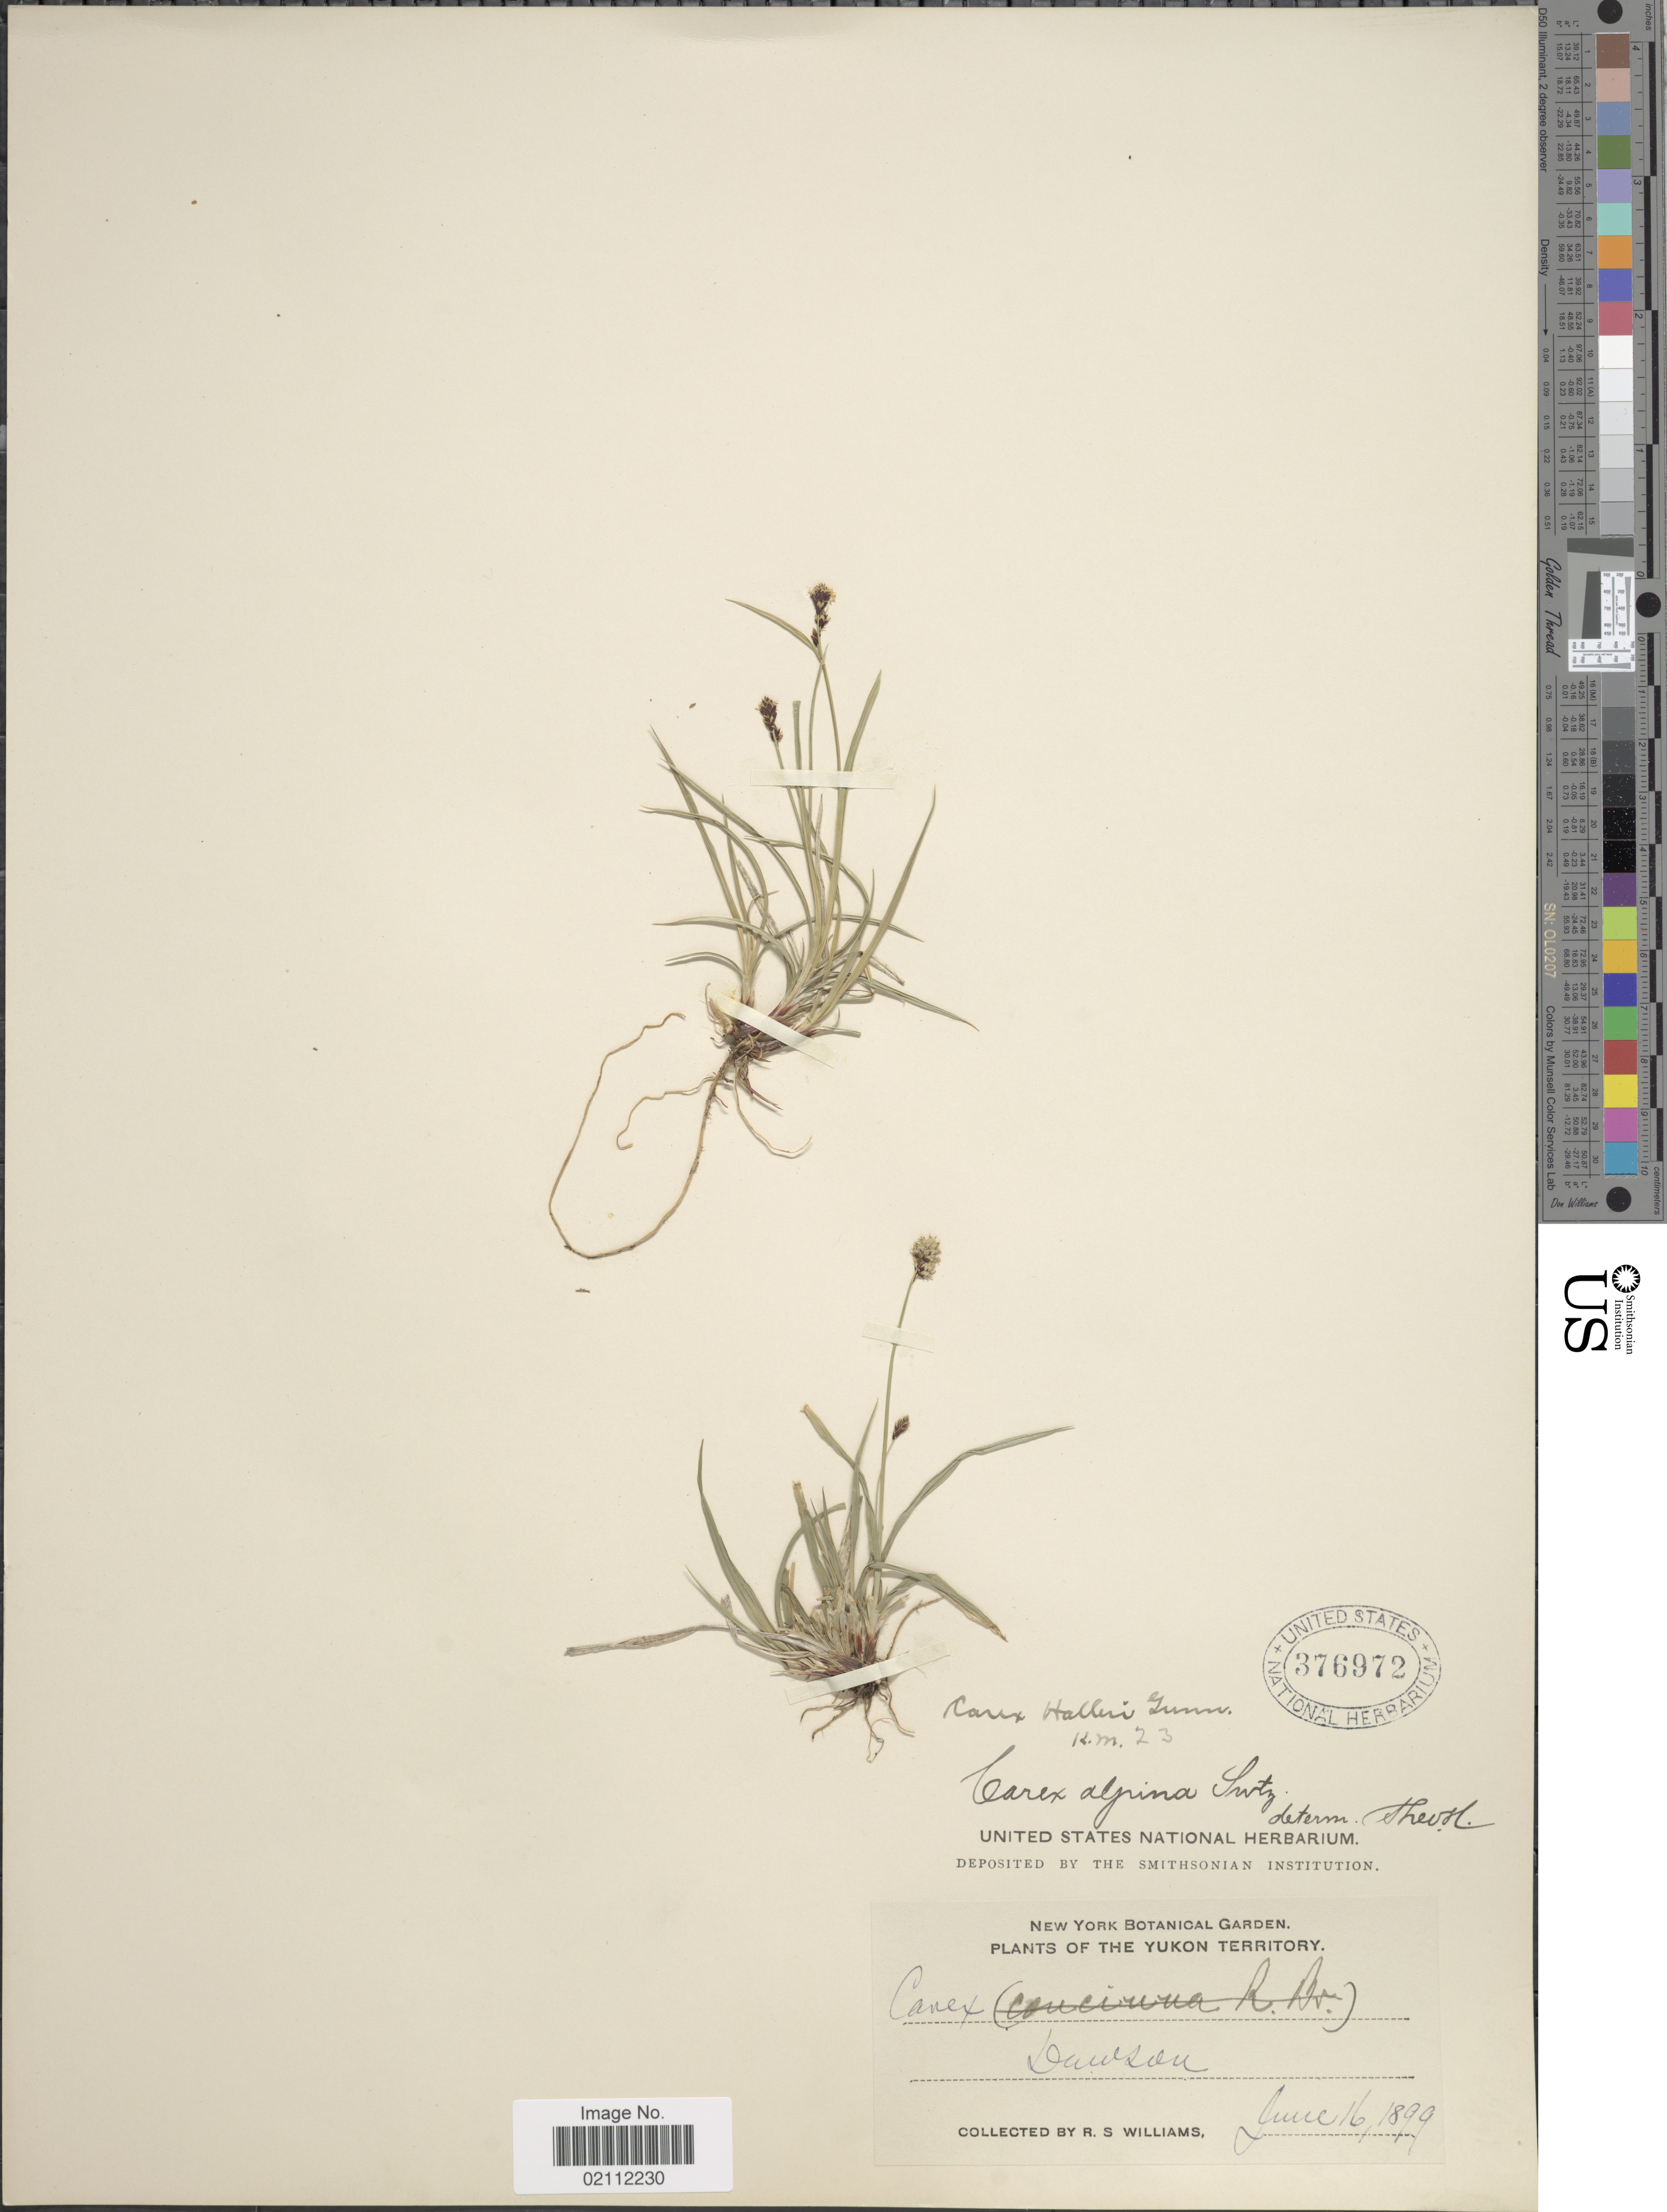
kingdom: Plantae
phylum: Tracheophyta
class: Liliopsida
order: Poales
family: Cyperaceae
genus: Carex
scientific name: Carex media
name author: R. Br.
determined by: Strong, Mark T., (BOT), Smithsonian Institution - National Museum of Natural History (UNITED STATES)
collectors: R. S. Williams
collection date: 1899-06-16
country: Canada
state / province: Yukon Territory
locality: Dawson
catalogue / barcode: US 376972